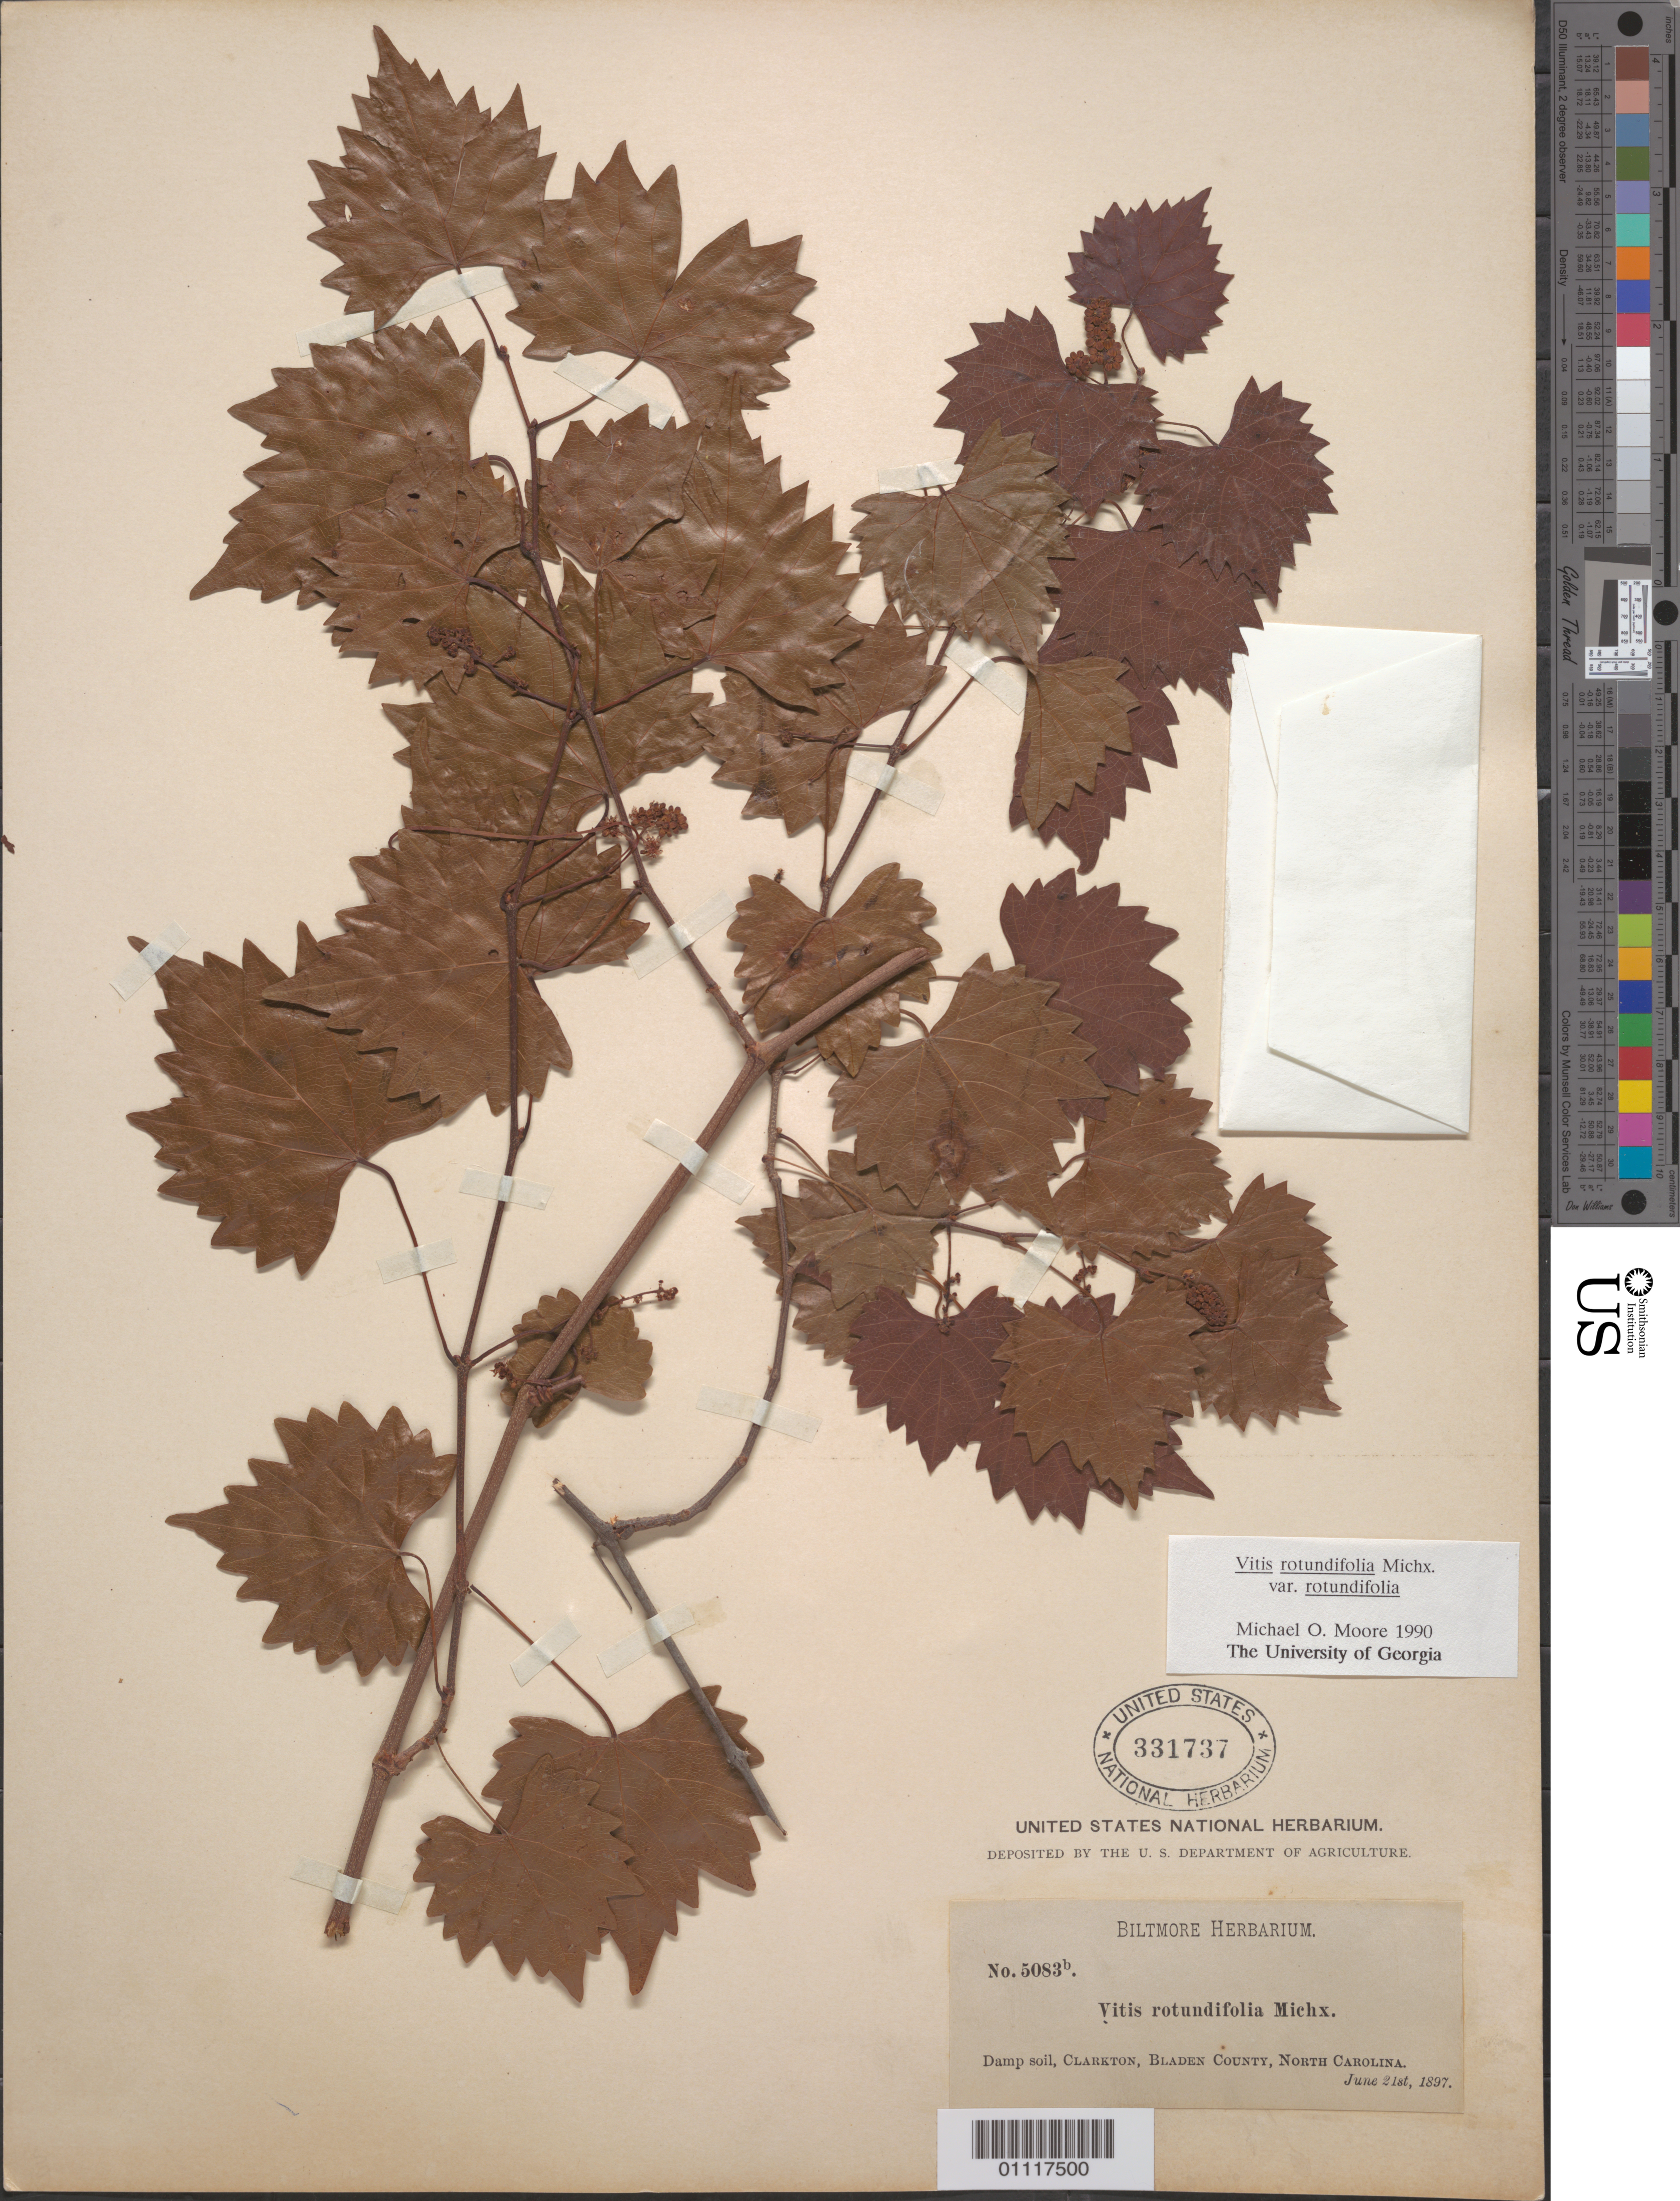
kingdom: Plantae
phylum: Tracheophyta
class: Magnoliopsida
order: Vitales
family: Vitaceae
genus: Vitis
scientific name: Vitis rotundifolia var. rotundifolia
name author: Michx.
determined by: Moore, M. O.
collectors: ex herb. Biltmore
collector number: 5083b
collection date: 1897-06-21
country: United States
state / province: North Carolina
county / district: Bladen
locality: Clarkton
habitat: Damp soil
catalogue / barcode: US 331737